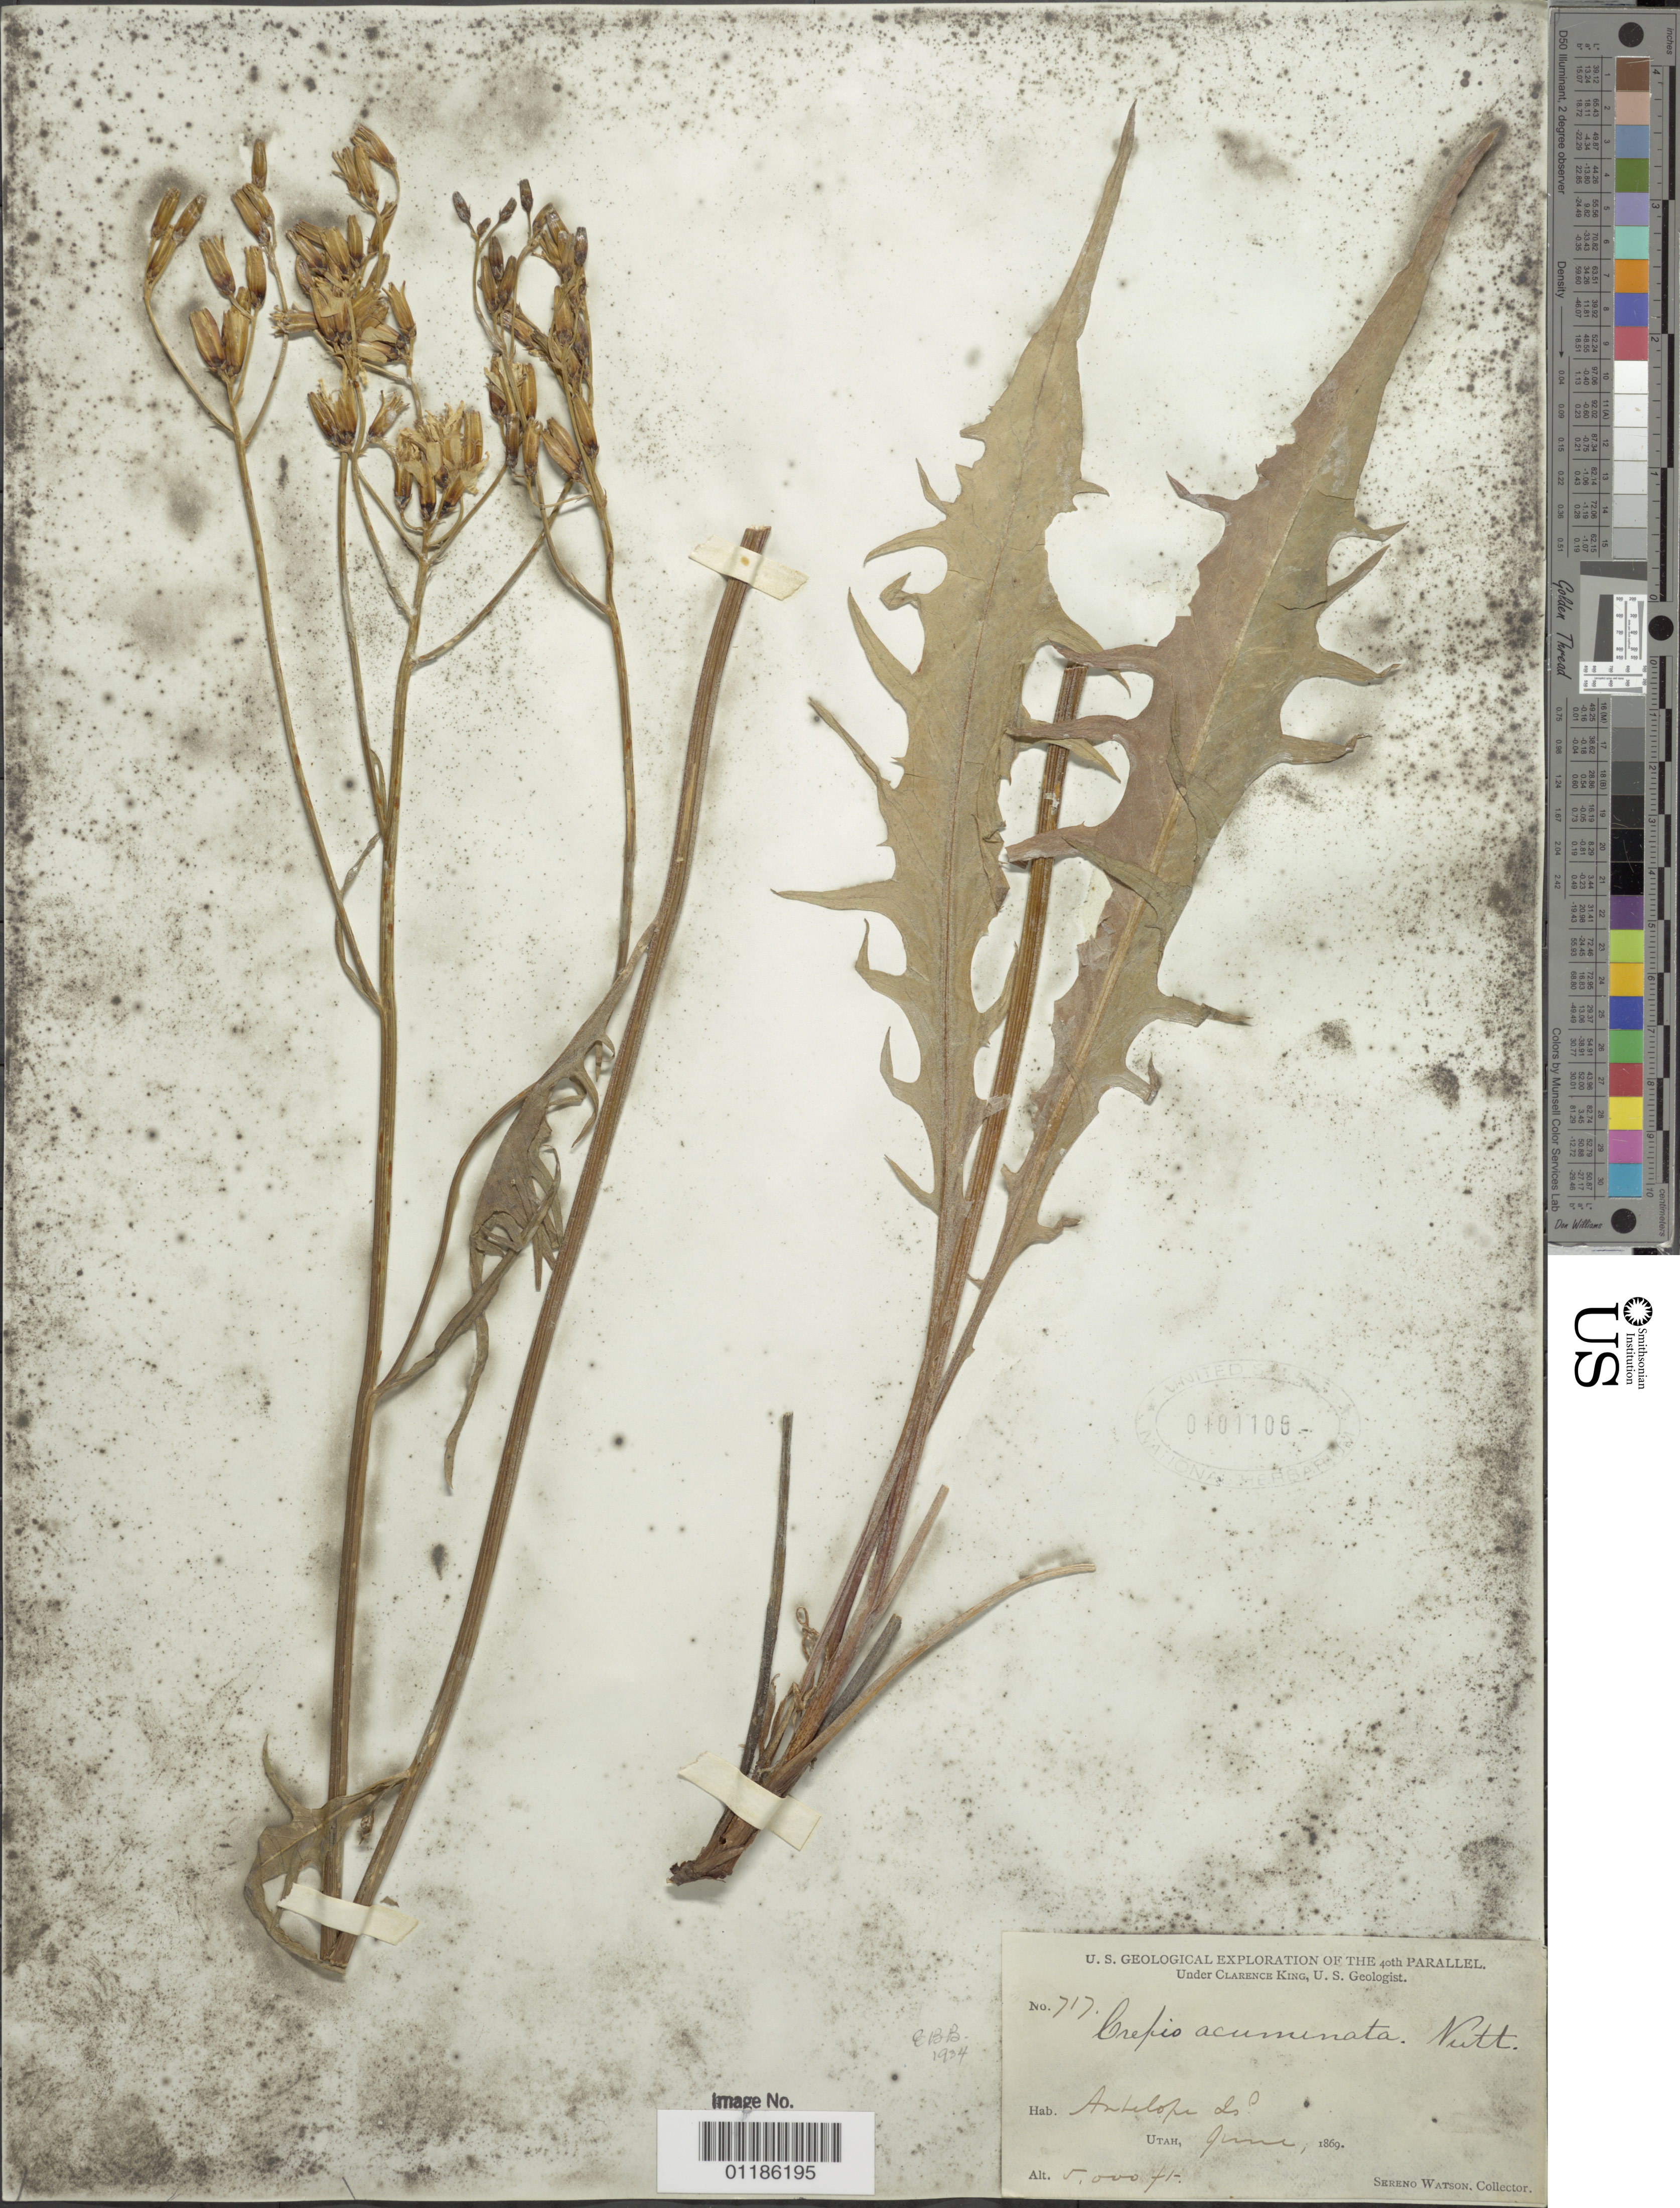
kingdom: Plantae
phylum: Tracheophyta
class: Magnoliopsida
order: Asterales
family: Asteraceae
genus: Crepis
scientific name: Crepis acuminata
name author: Nutt.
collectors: S. Watson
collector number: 717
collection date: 1869-06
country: United States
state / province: Utah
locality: Antelope Island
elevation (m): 1524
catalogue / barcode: US 101106